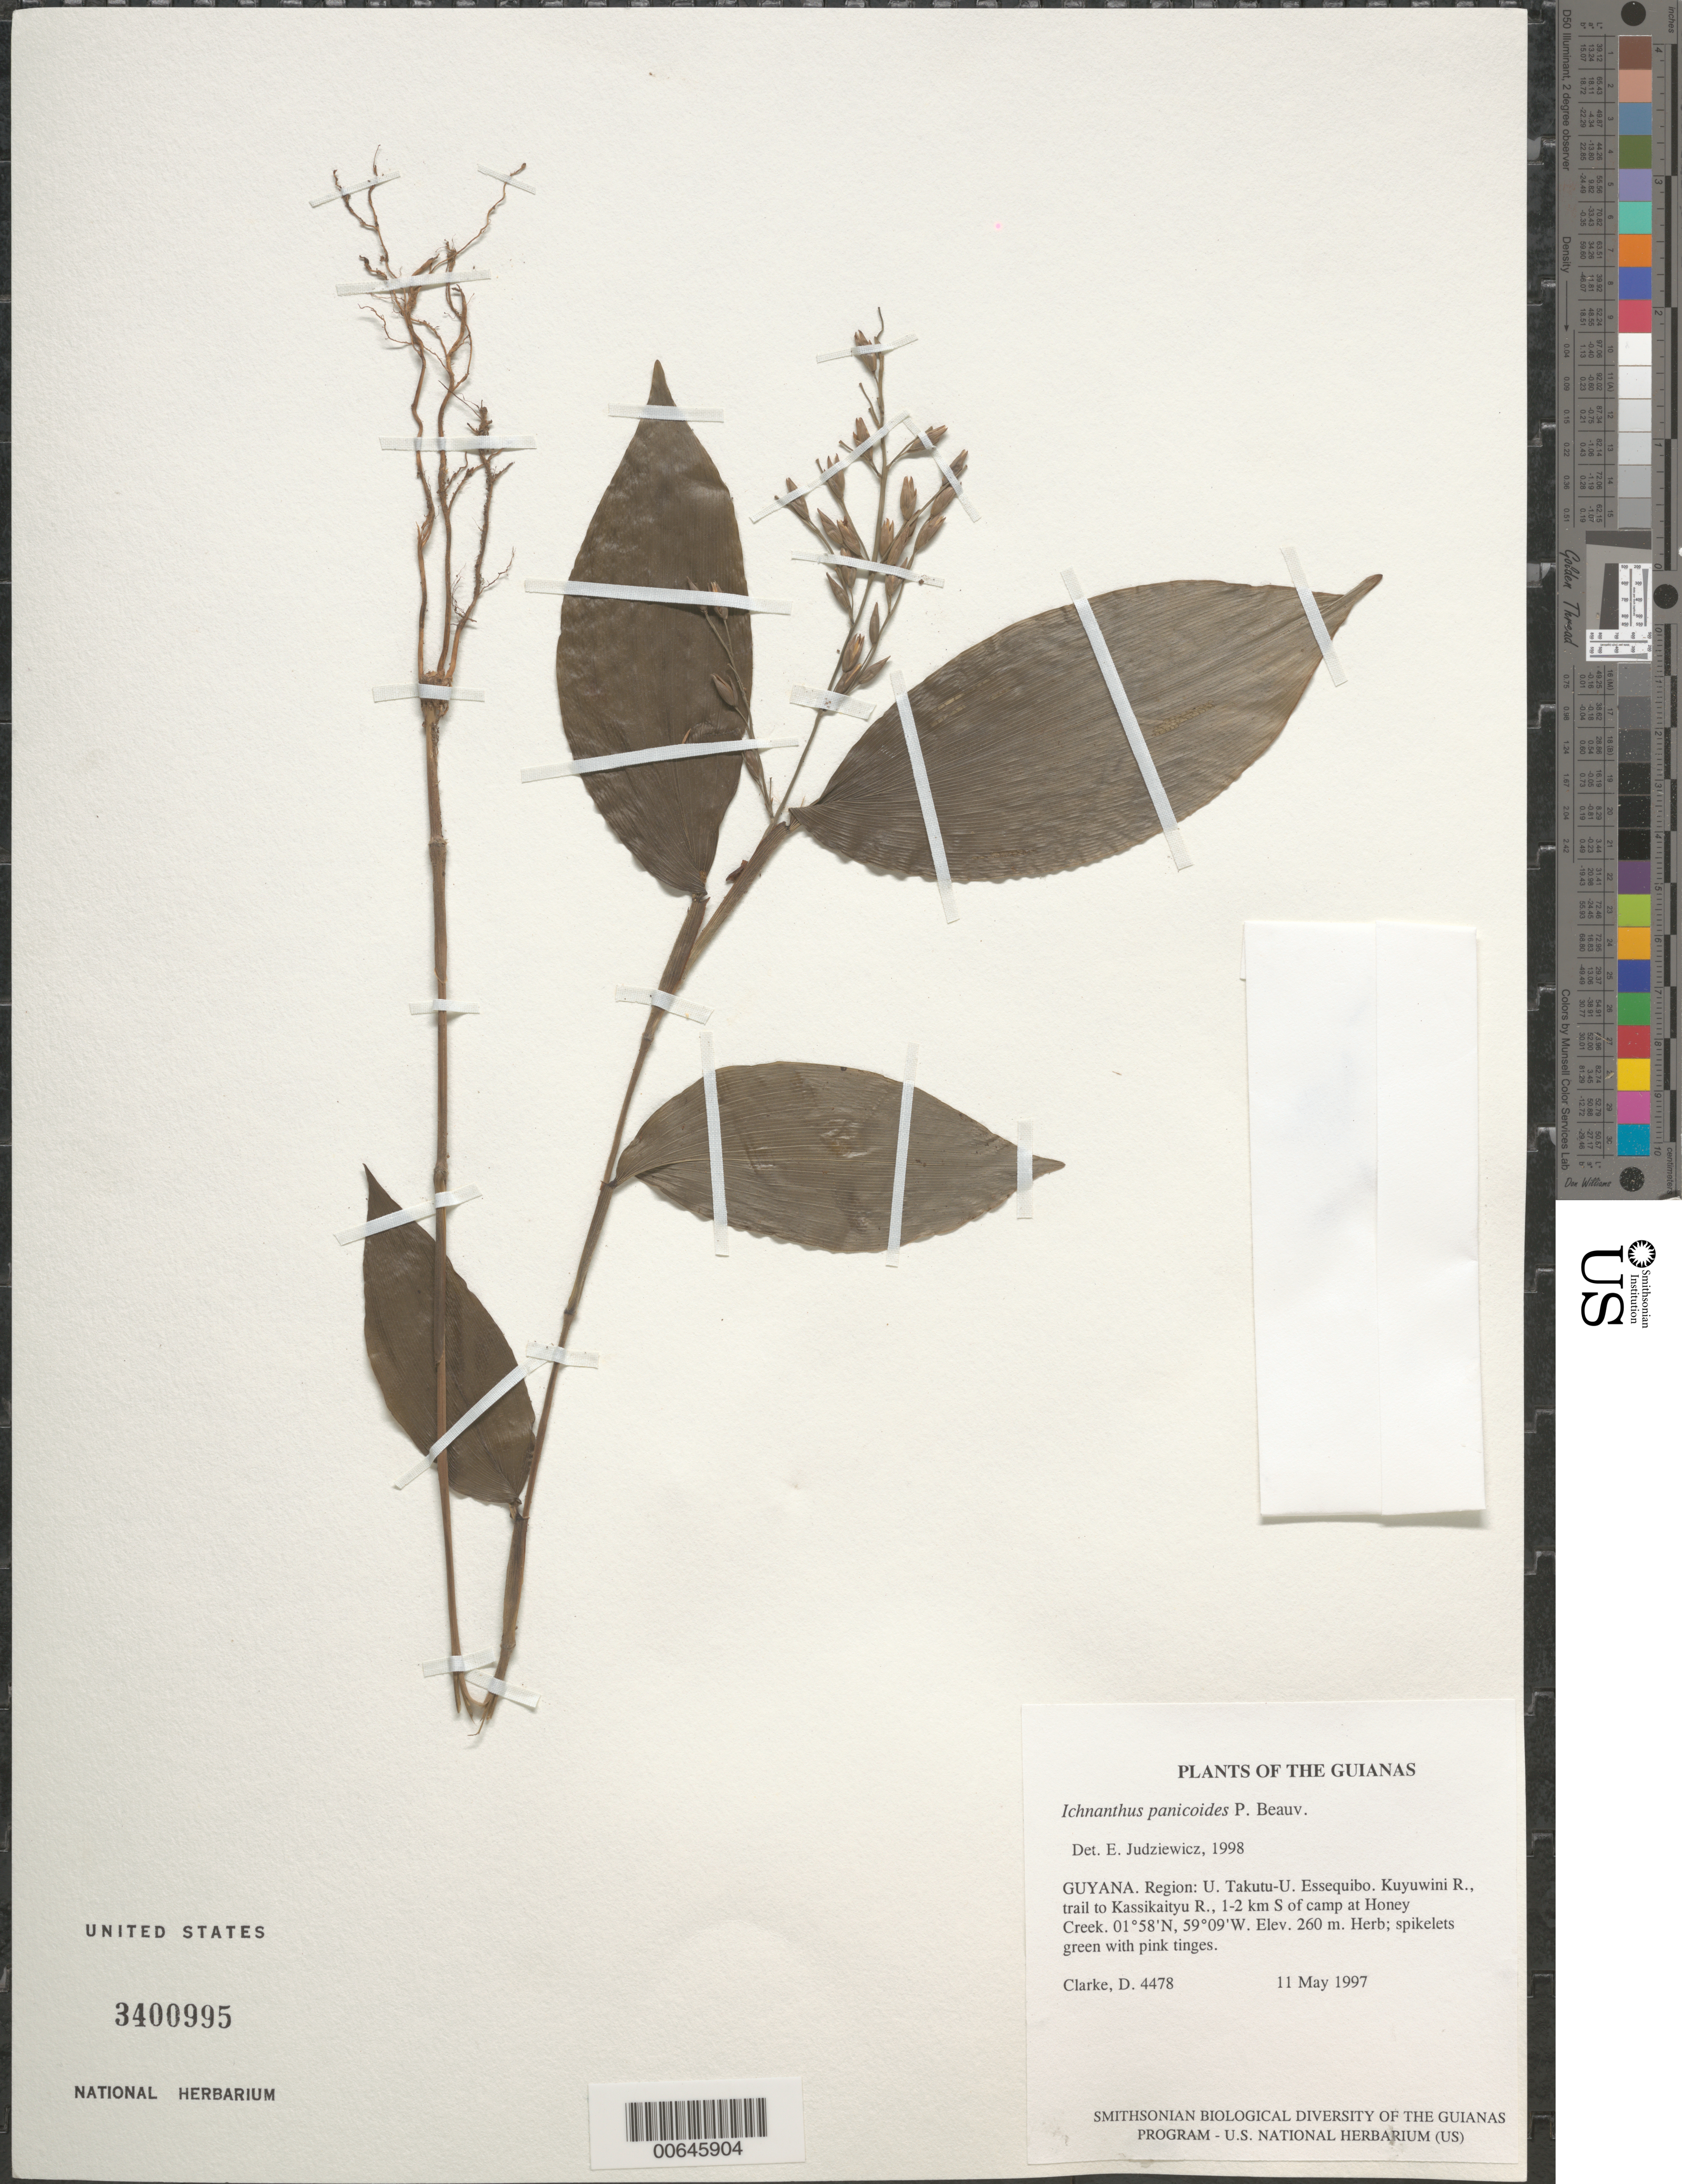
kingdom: Plantae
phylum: Tracheophyta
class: Liliopsida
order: Poales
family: Poaceae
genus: Ichnanthus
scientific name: Ichnanthus panicoides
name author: P. Beauv.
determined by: Judziewicz, E. J.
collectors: H. D. Clarke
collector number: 4478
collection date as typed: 11 May 1997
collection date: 1997-05-11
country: Guyana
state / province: U. Takutu-U. Essequibo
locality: Kuyuwini R., trail to Kassikaityu R., 1-2 km S of camp at Honey Creek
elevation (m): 260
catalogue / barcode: US 3400995